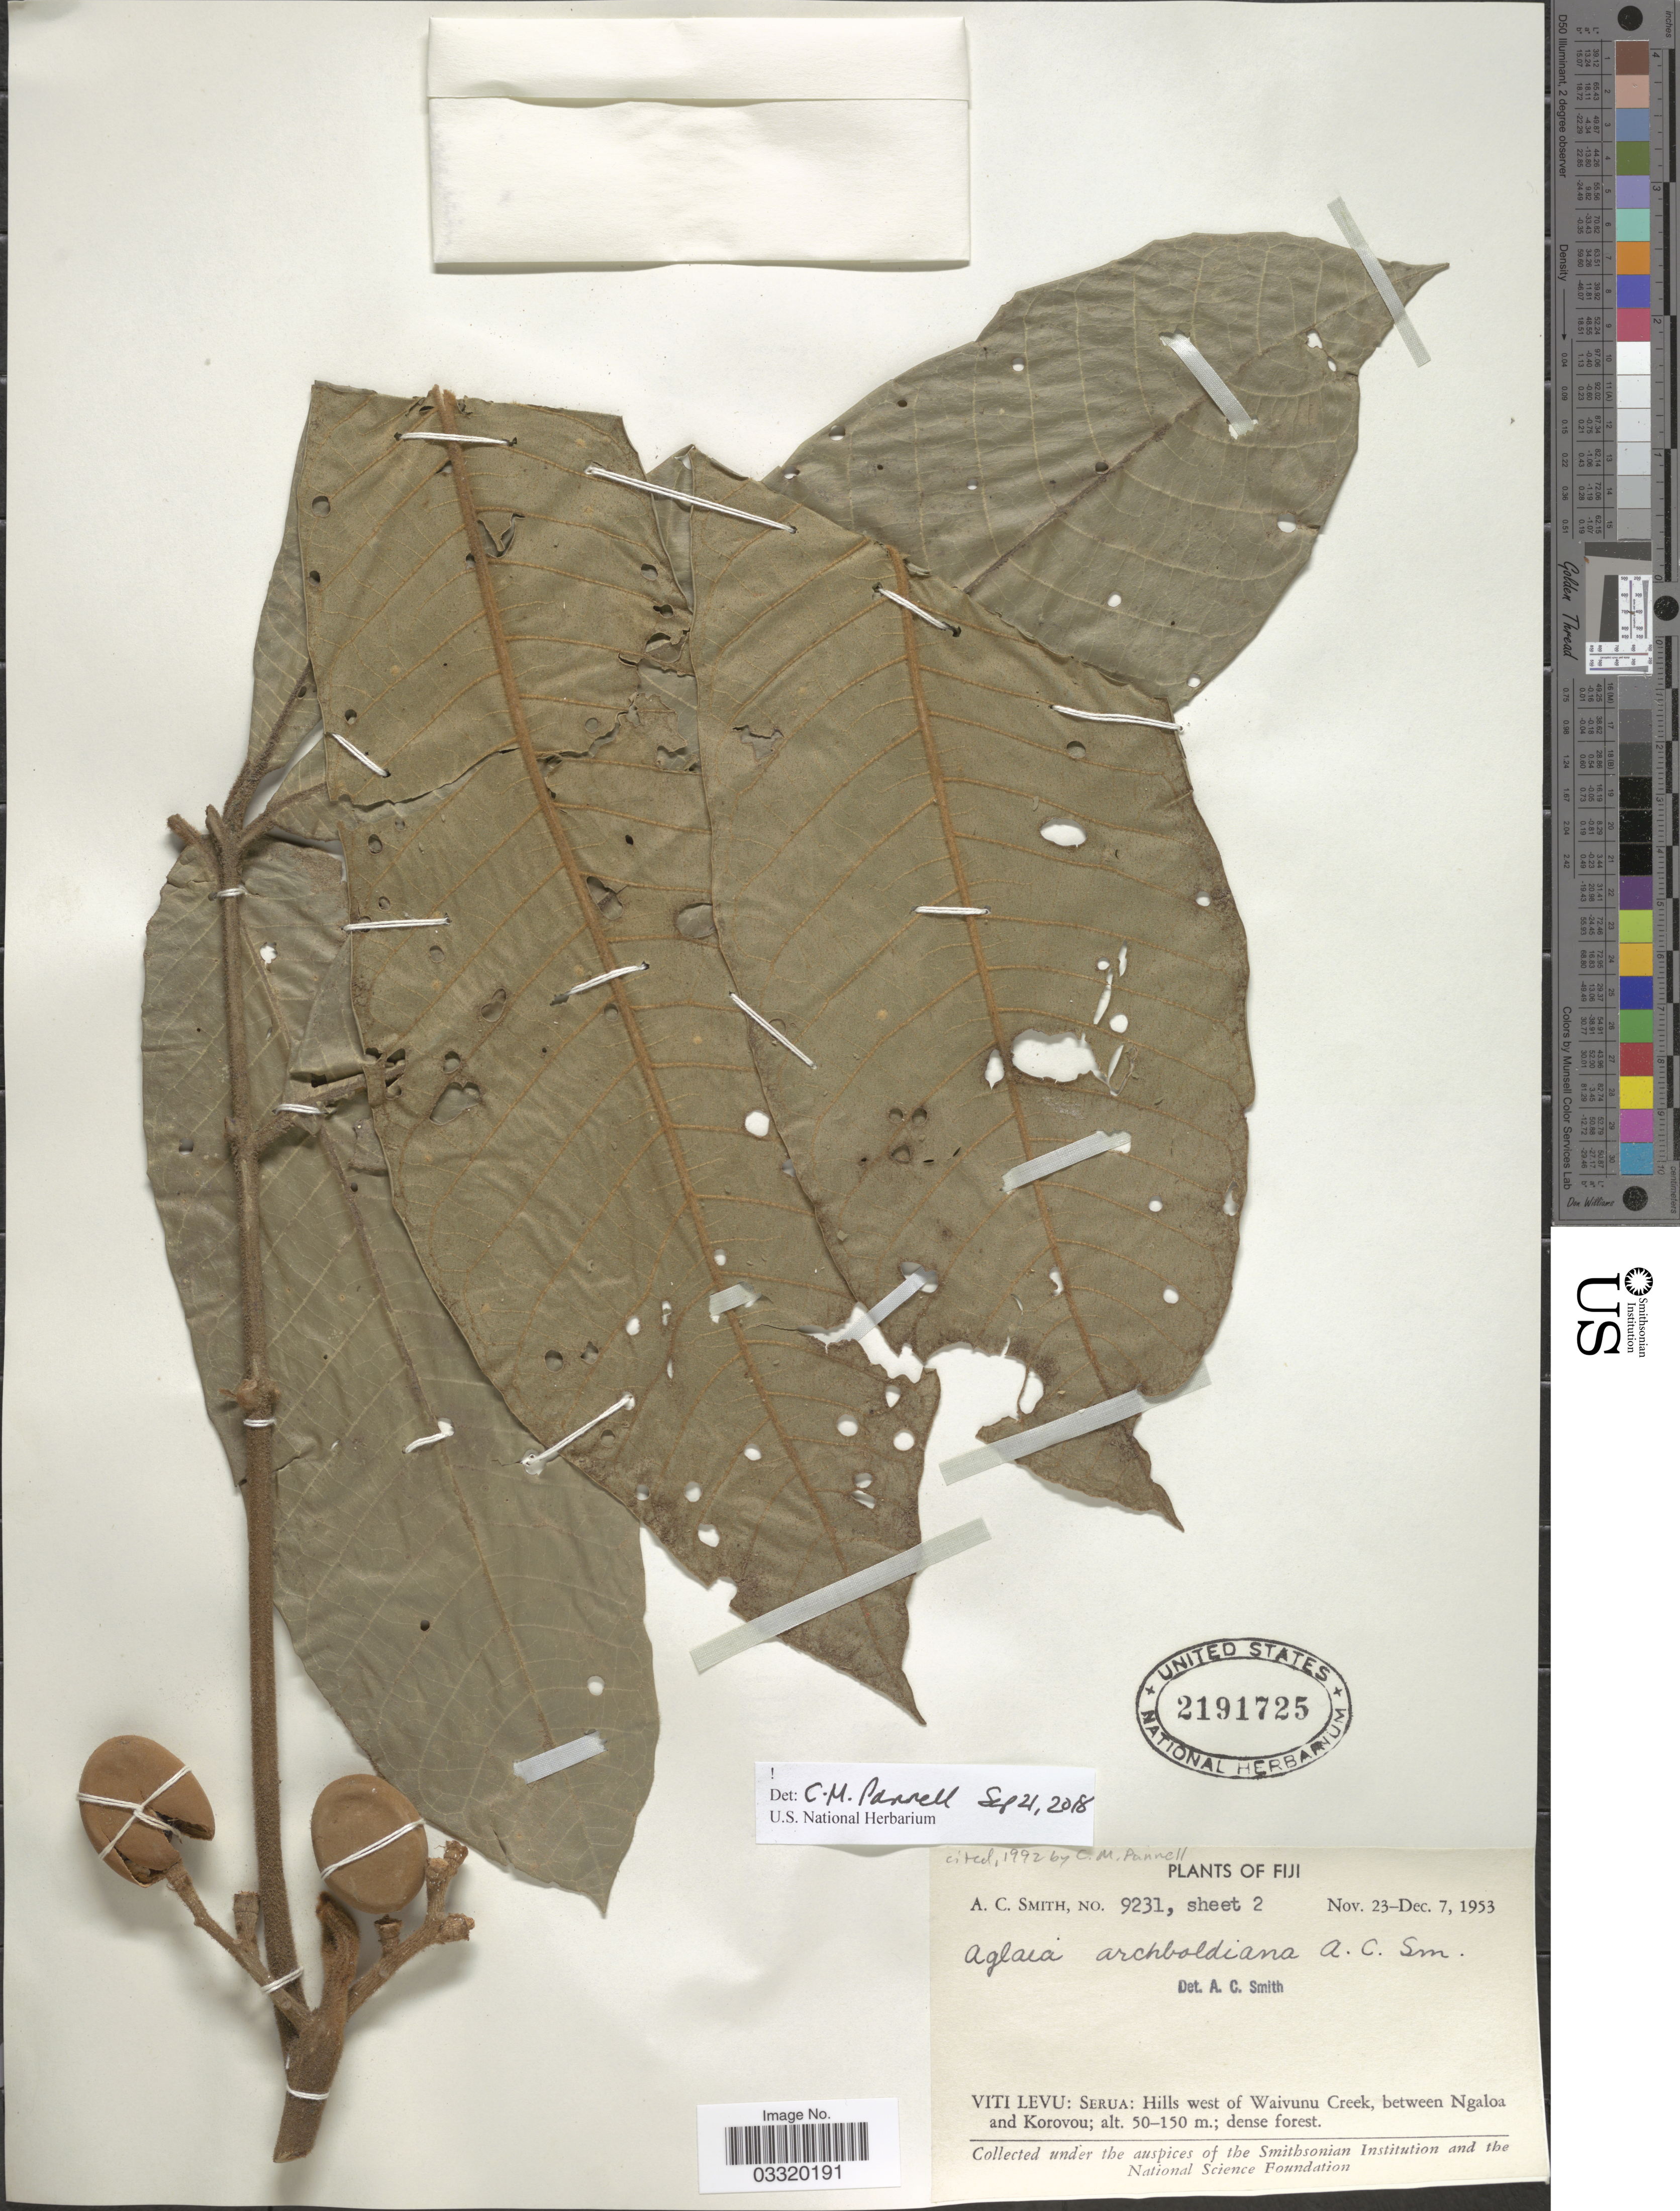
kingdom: Plantae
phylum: Tracheophyta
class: Magnoliopsida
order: Sapindales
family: Meliaceae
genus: Aglaia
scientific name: Aglaia archboldiana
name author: A.C. Sm.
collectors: A. C. Smith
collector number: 9231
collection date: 1953-11-23/1953-12-07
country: Fiji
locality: Viti Levu: Serua: Hills west of Waivunu Creek, between Ngaloa and Korovou.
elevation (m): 50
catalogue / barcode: US 2191725